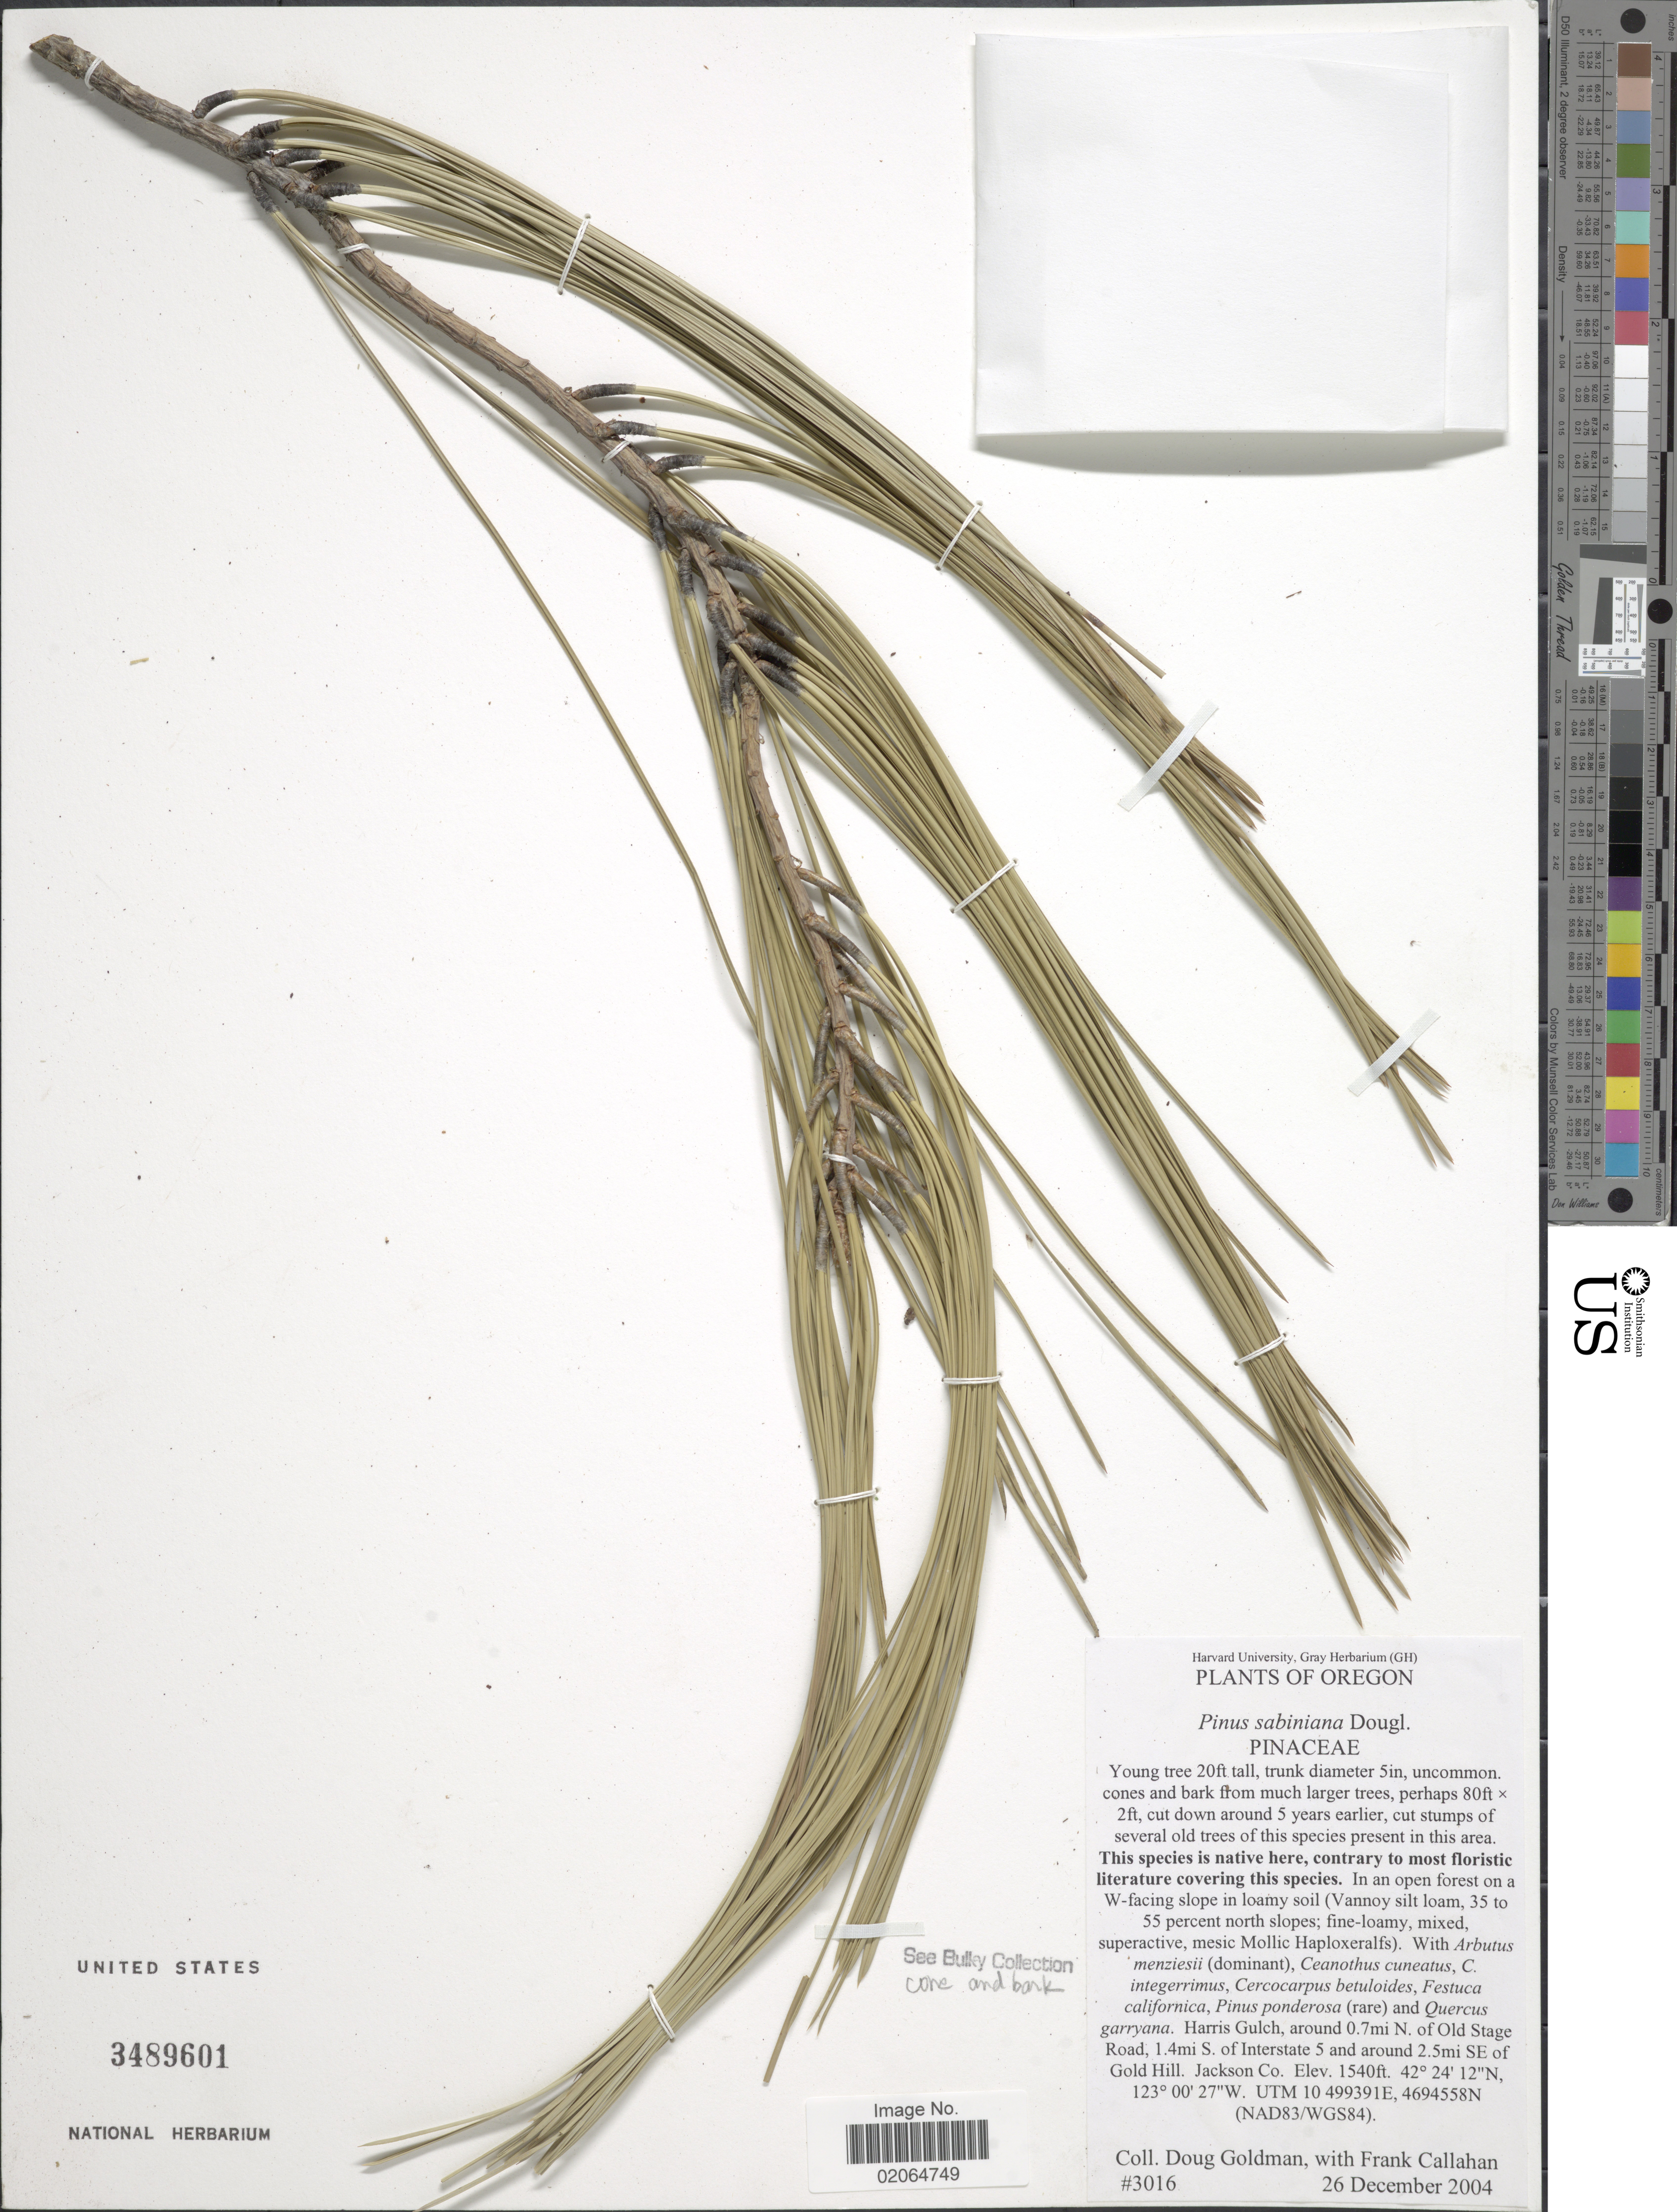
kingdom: Plantae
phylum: Tracheophyta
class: Pinopsida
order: Pinales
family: Pinaceae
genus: Pinus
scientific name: Pinus sabiniana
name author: Douglas ex D. Don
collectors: D. Goldman & F. Callahan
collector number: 3016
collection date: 2004-12-26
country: United States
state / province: Oregon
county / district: Jackson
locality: Harris Gulch, around 0.7mi. N. of Old Stage Road, 1.4mi. S. of Interstate 5 and arounf 2.5mi. SE of Gold Hill, Jackson Co.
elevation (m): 469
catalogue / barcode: US 3489601